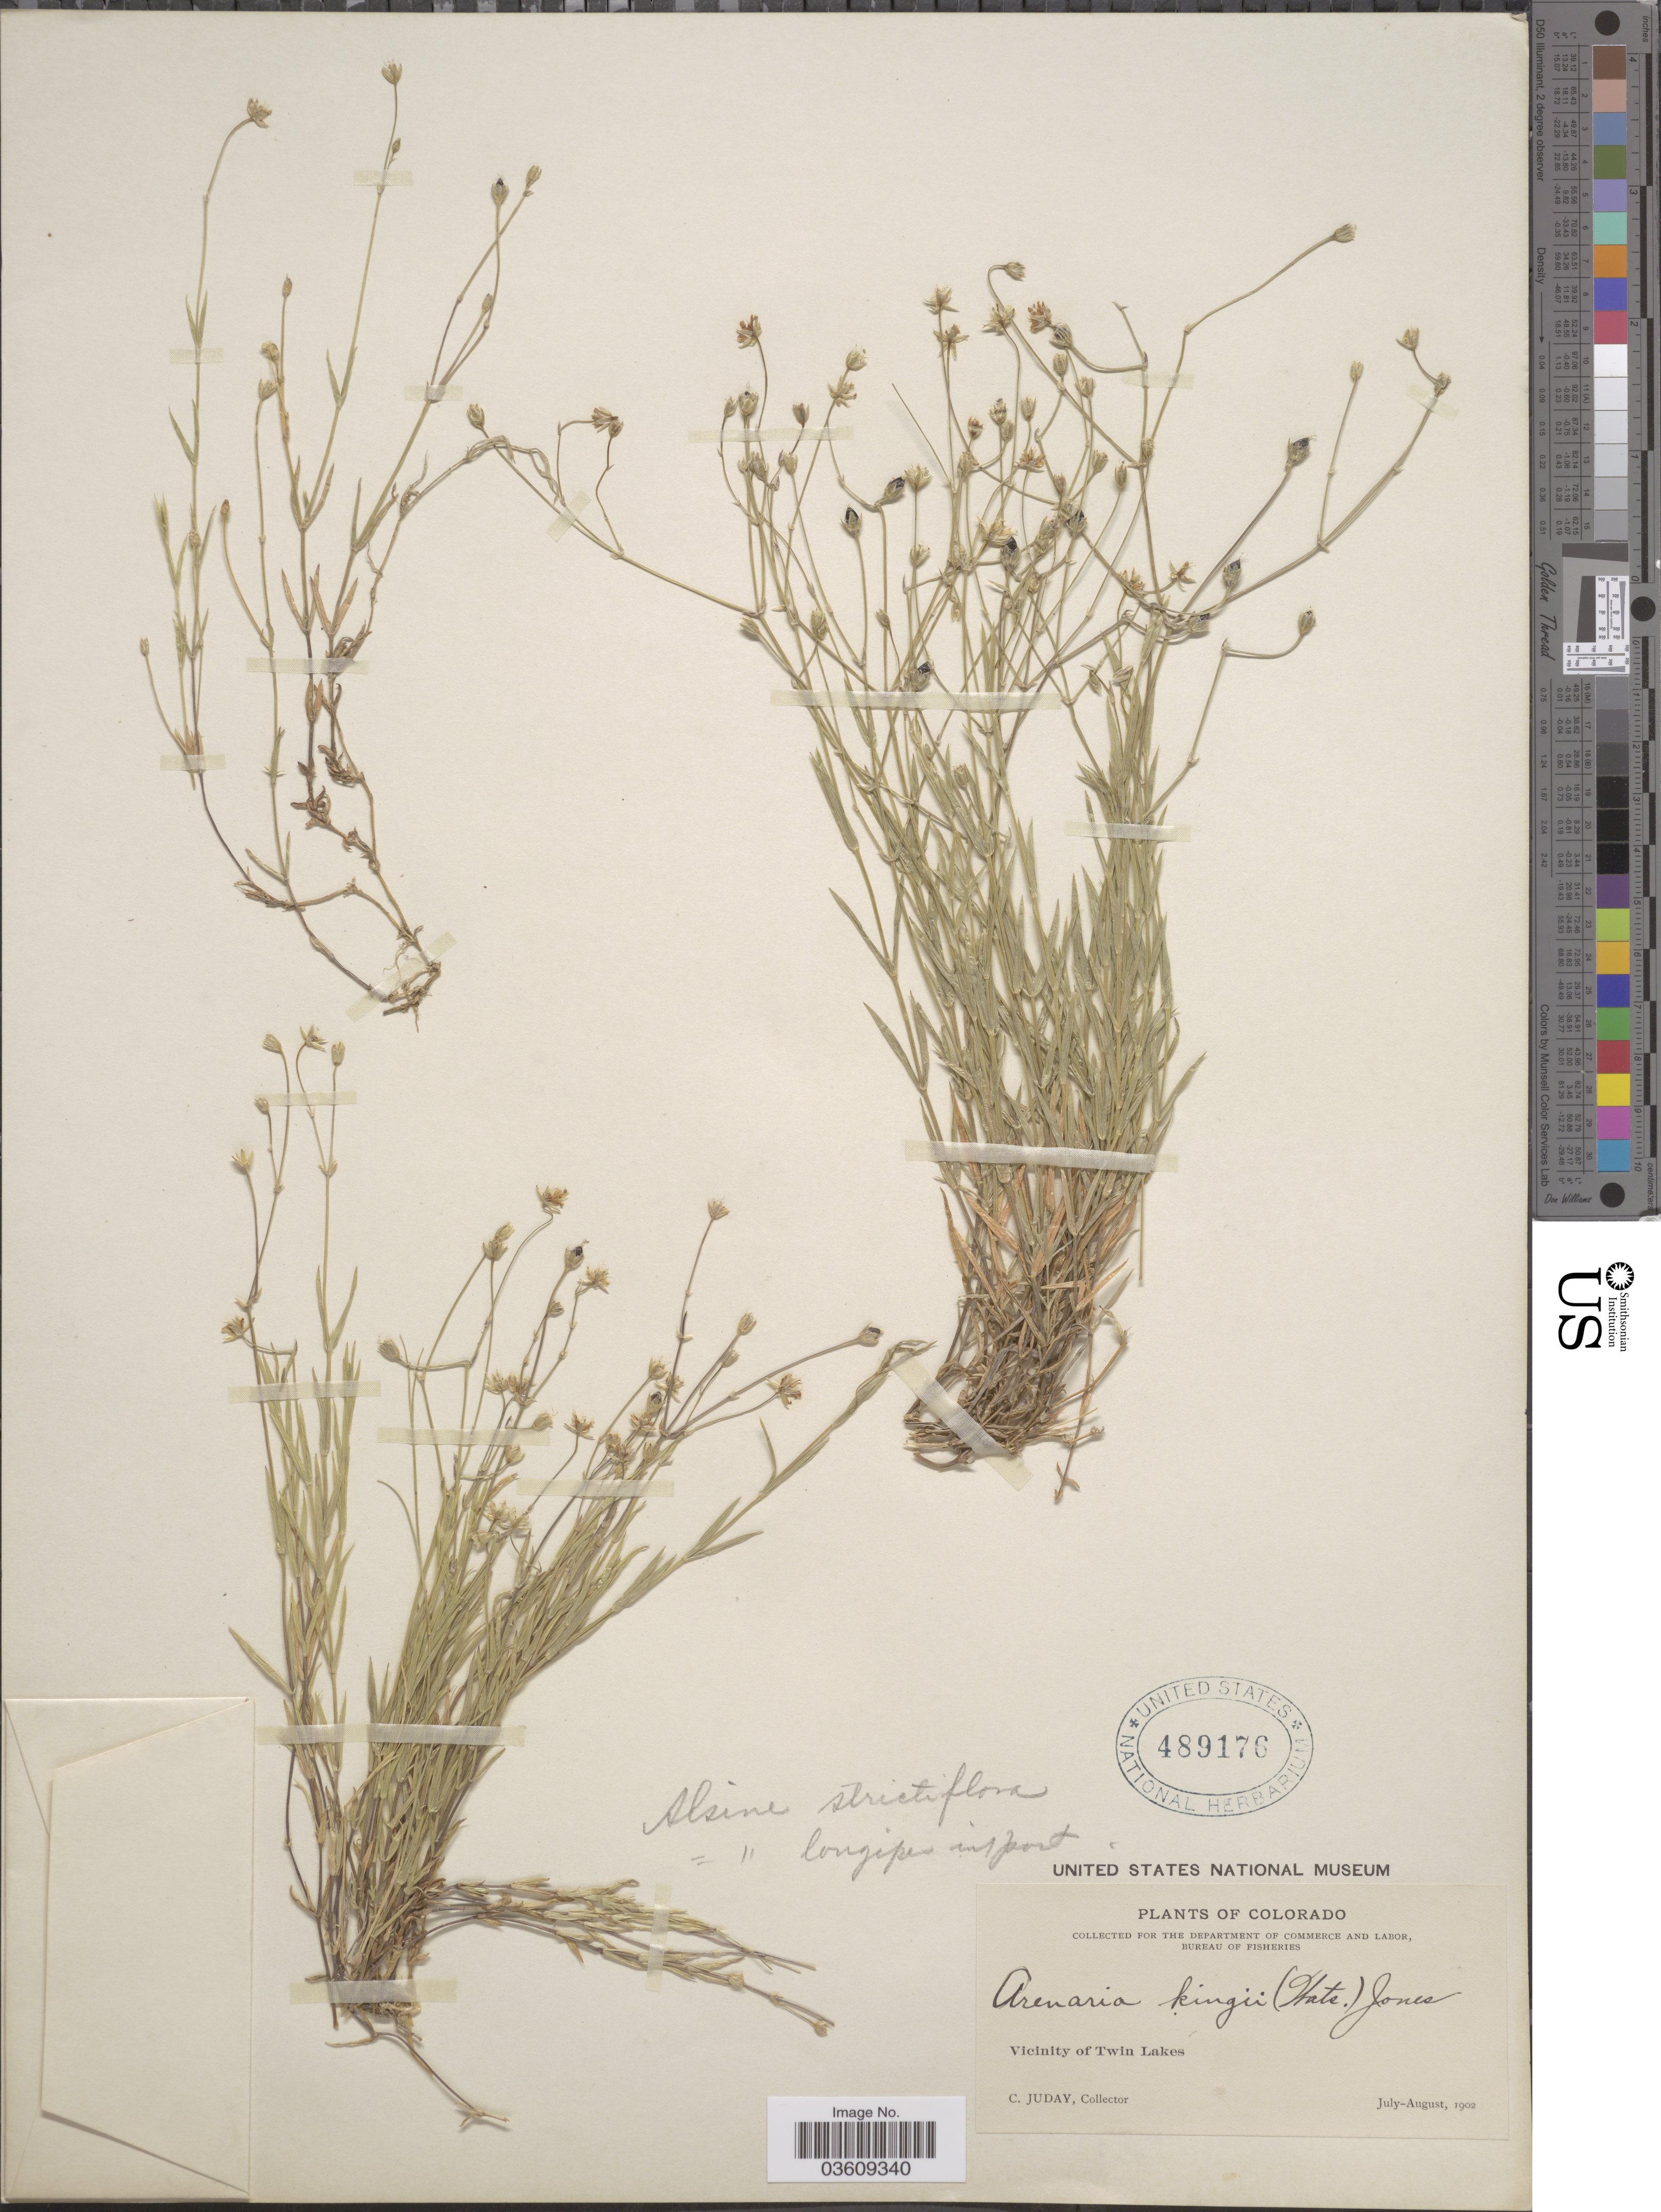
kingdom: Plantae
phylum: Tracheophyta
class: Magnoliopsida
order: Caryophyllales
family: Caryophyllaceae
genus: Stellaria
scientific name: Stellaria strictiflora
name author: J.M. Macoun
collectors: C. Juday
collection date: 1902-07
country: United States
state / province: Colorado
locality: Vicinity of Twin Lakes.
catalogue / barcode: US 489176